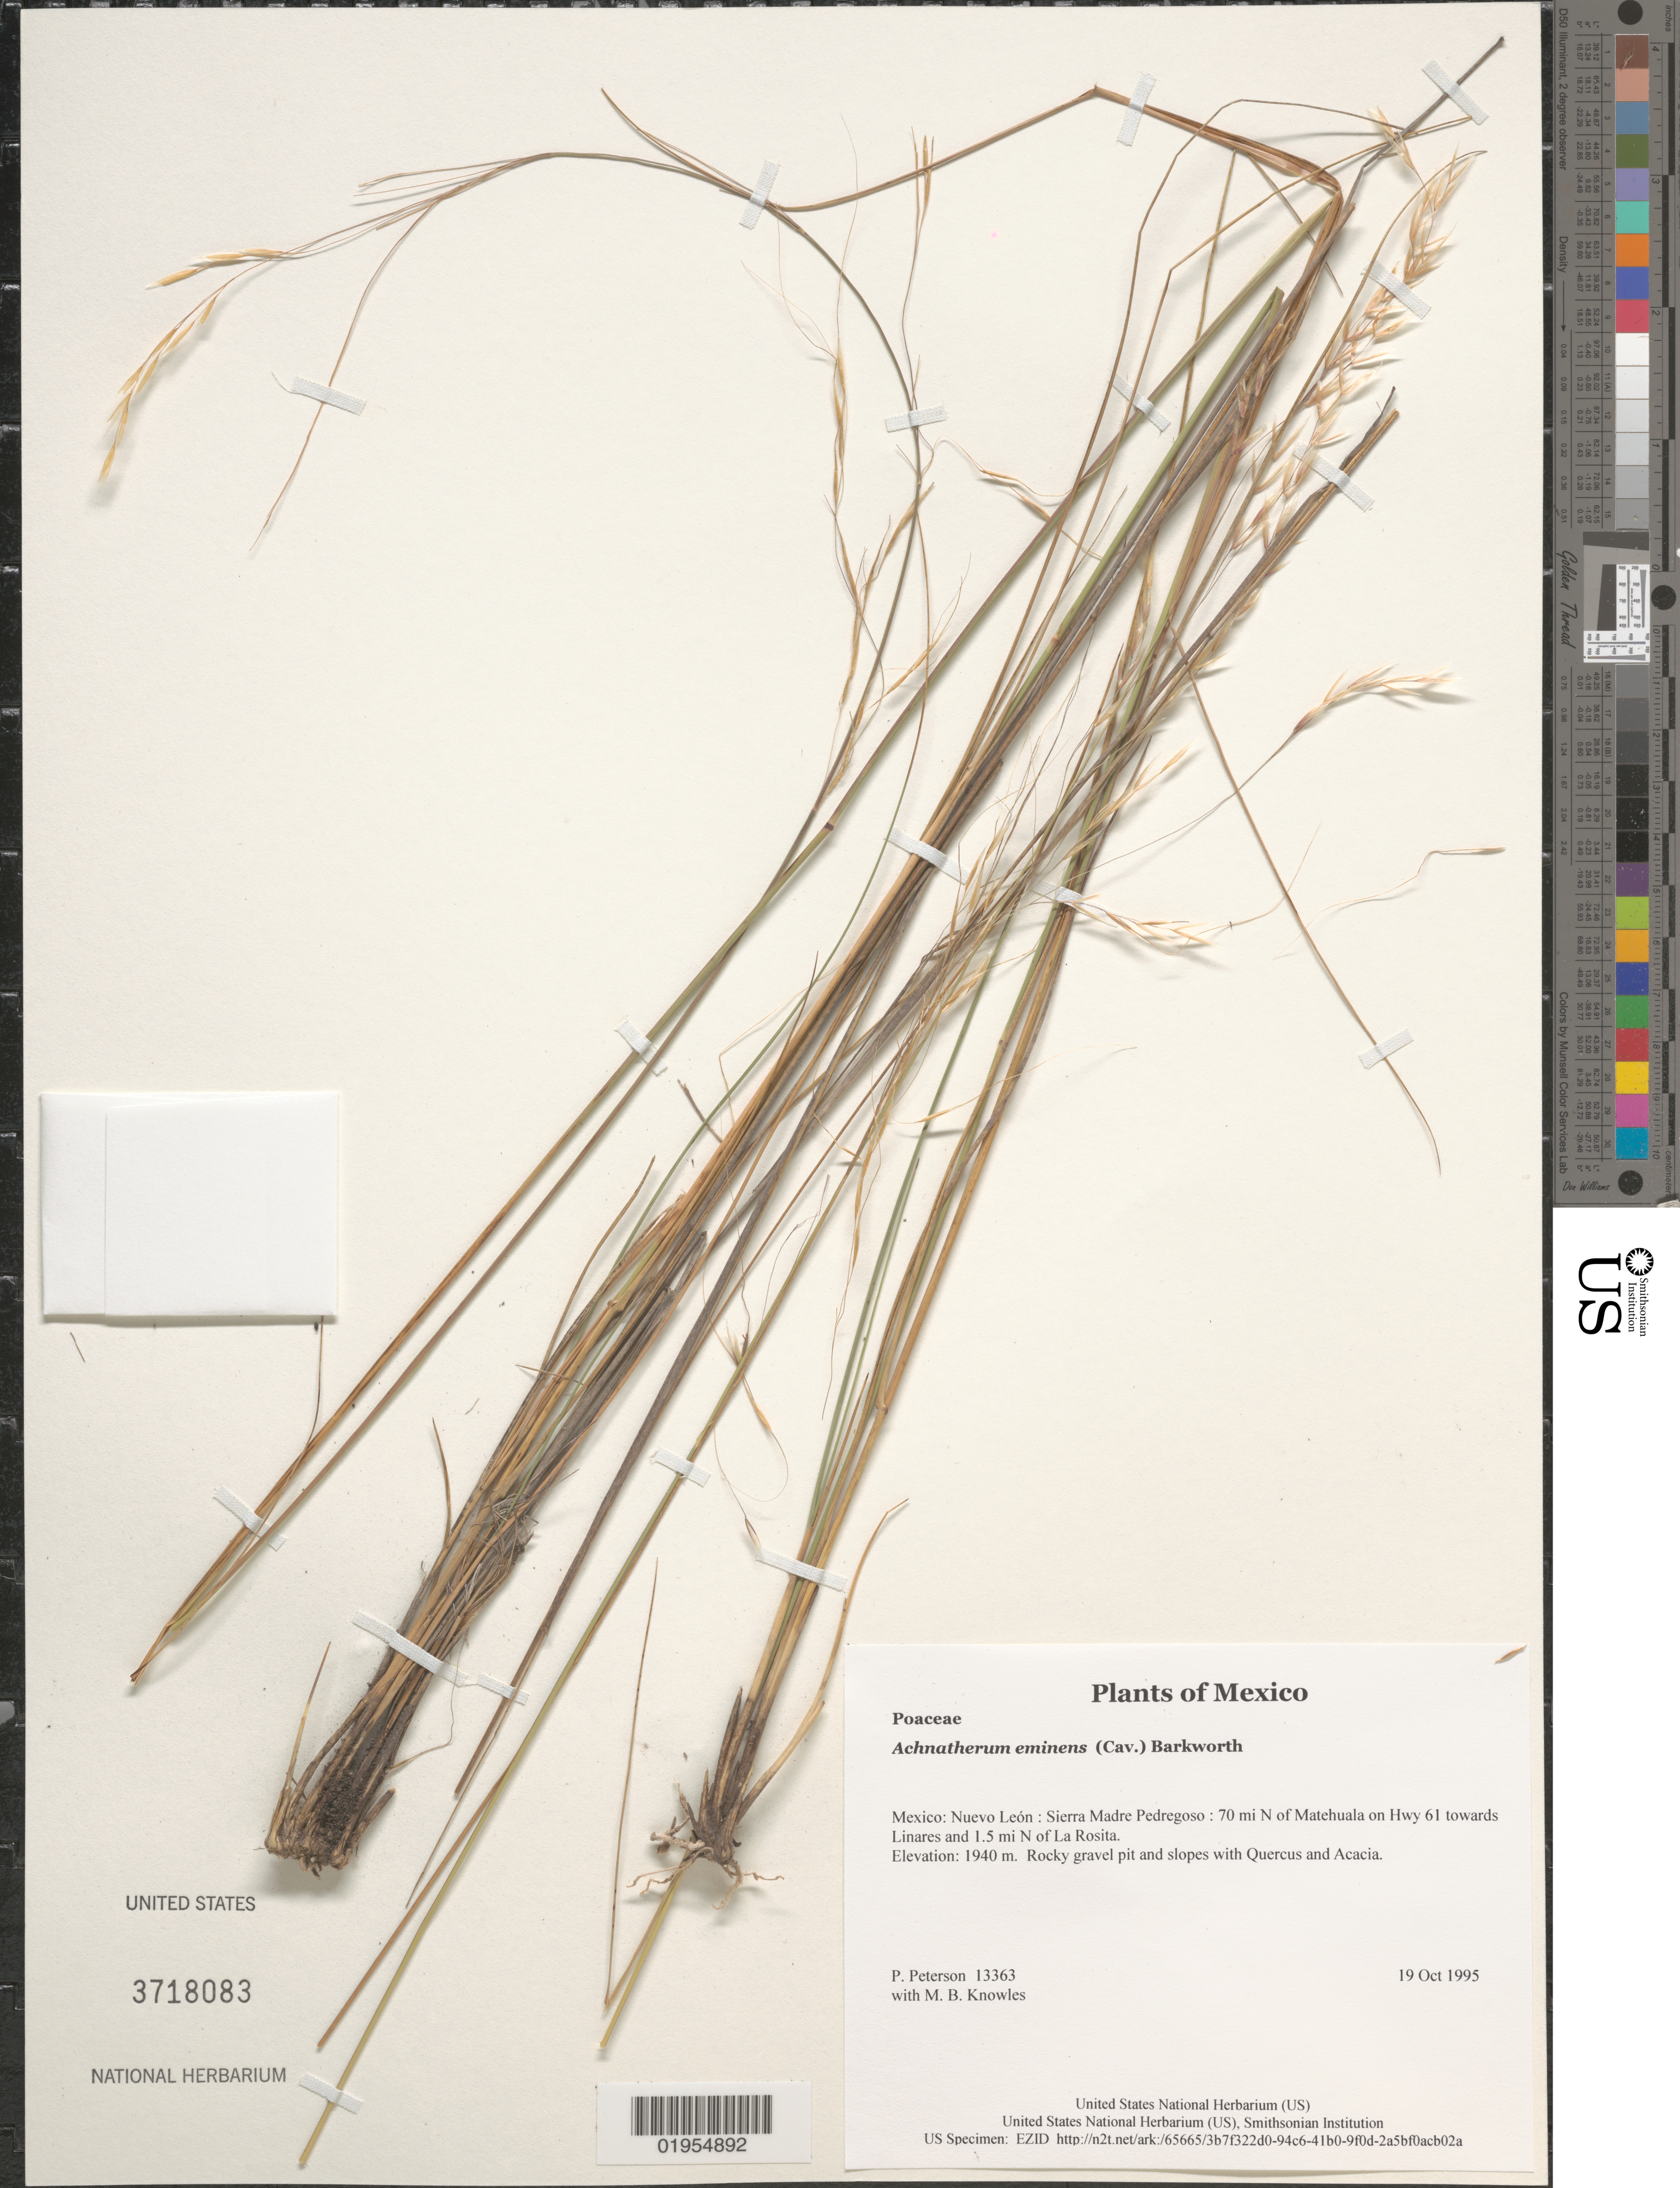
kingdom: Plantae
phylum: Tracheophyta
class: Liliopsida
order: Poales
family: Poaceae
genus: Achnatherum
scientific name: Achnatherum eminens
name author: (Cav.) Barkworth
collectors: P. M. Peterson & M. B. Knowles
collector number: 13363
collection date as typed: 19 Oct 1995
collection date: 1995-10-19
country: Mexico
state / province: Nuevo León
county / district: Sierra Madre Pedregoso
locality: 70 mi N of Matehuala on Hwy 61 towards Linares and 1.5 mi N of La Rosita.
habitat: Rocky gravel pit and slopes with Quercus and Acacia.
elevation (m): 1940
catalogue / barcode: US 3718083